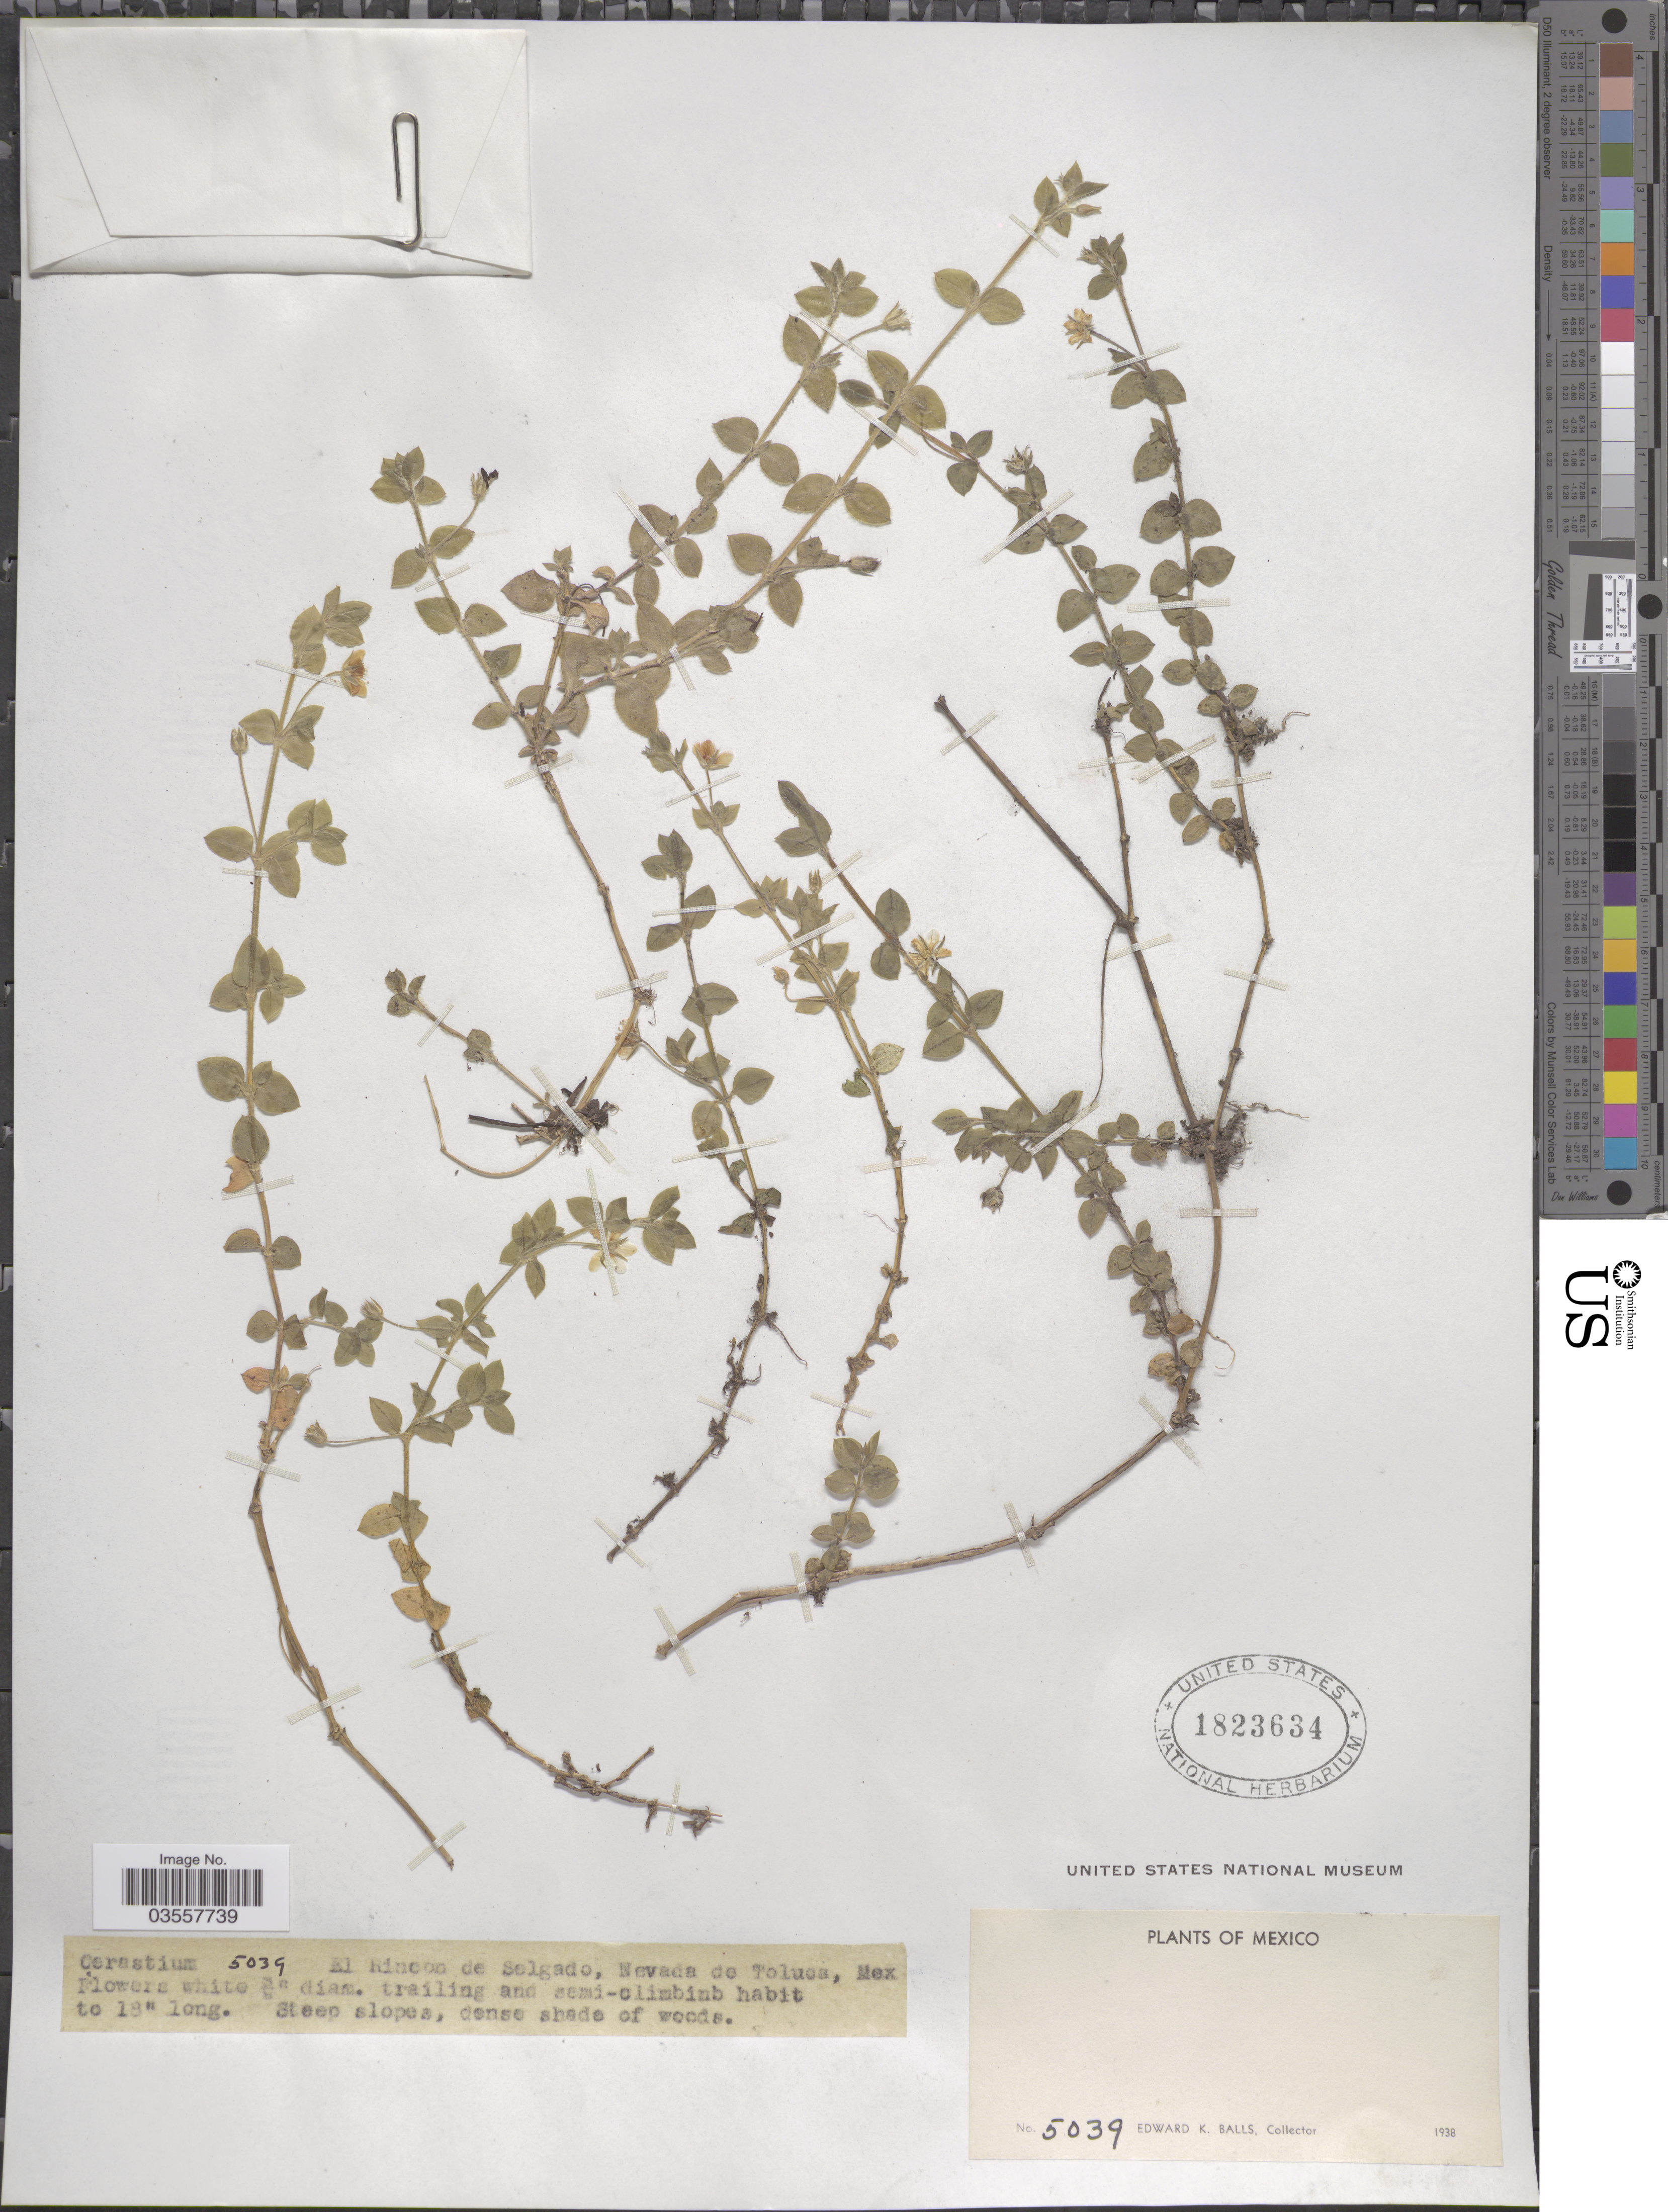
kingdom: Plantae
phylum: Tracheophyta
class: Magnoliopsida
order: Caryophyllales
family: Caryophyllaceae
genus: Cerastium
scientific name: Cerastium sp.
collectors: E. K. Balls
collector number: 5039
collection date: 1938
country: Mexico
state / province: México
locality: El Rincon de Selgado, Nevada de Toluca.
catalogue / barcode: US 1823634